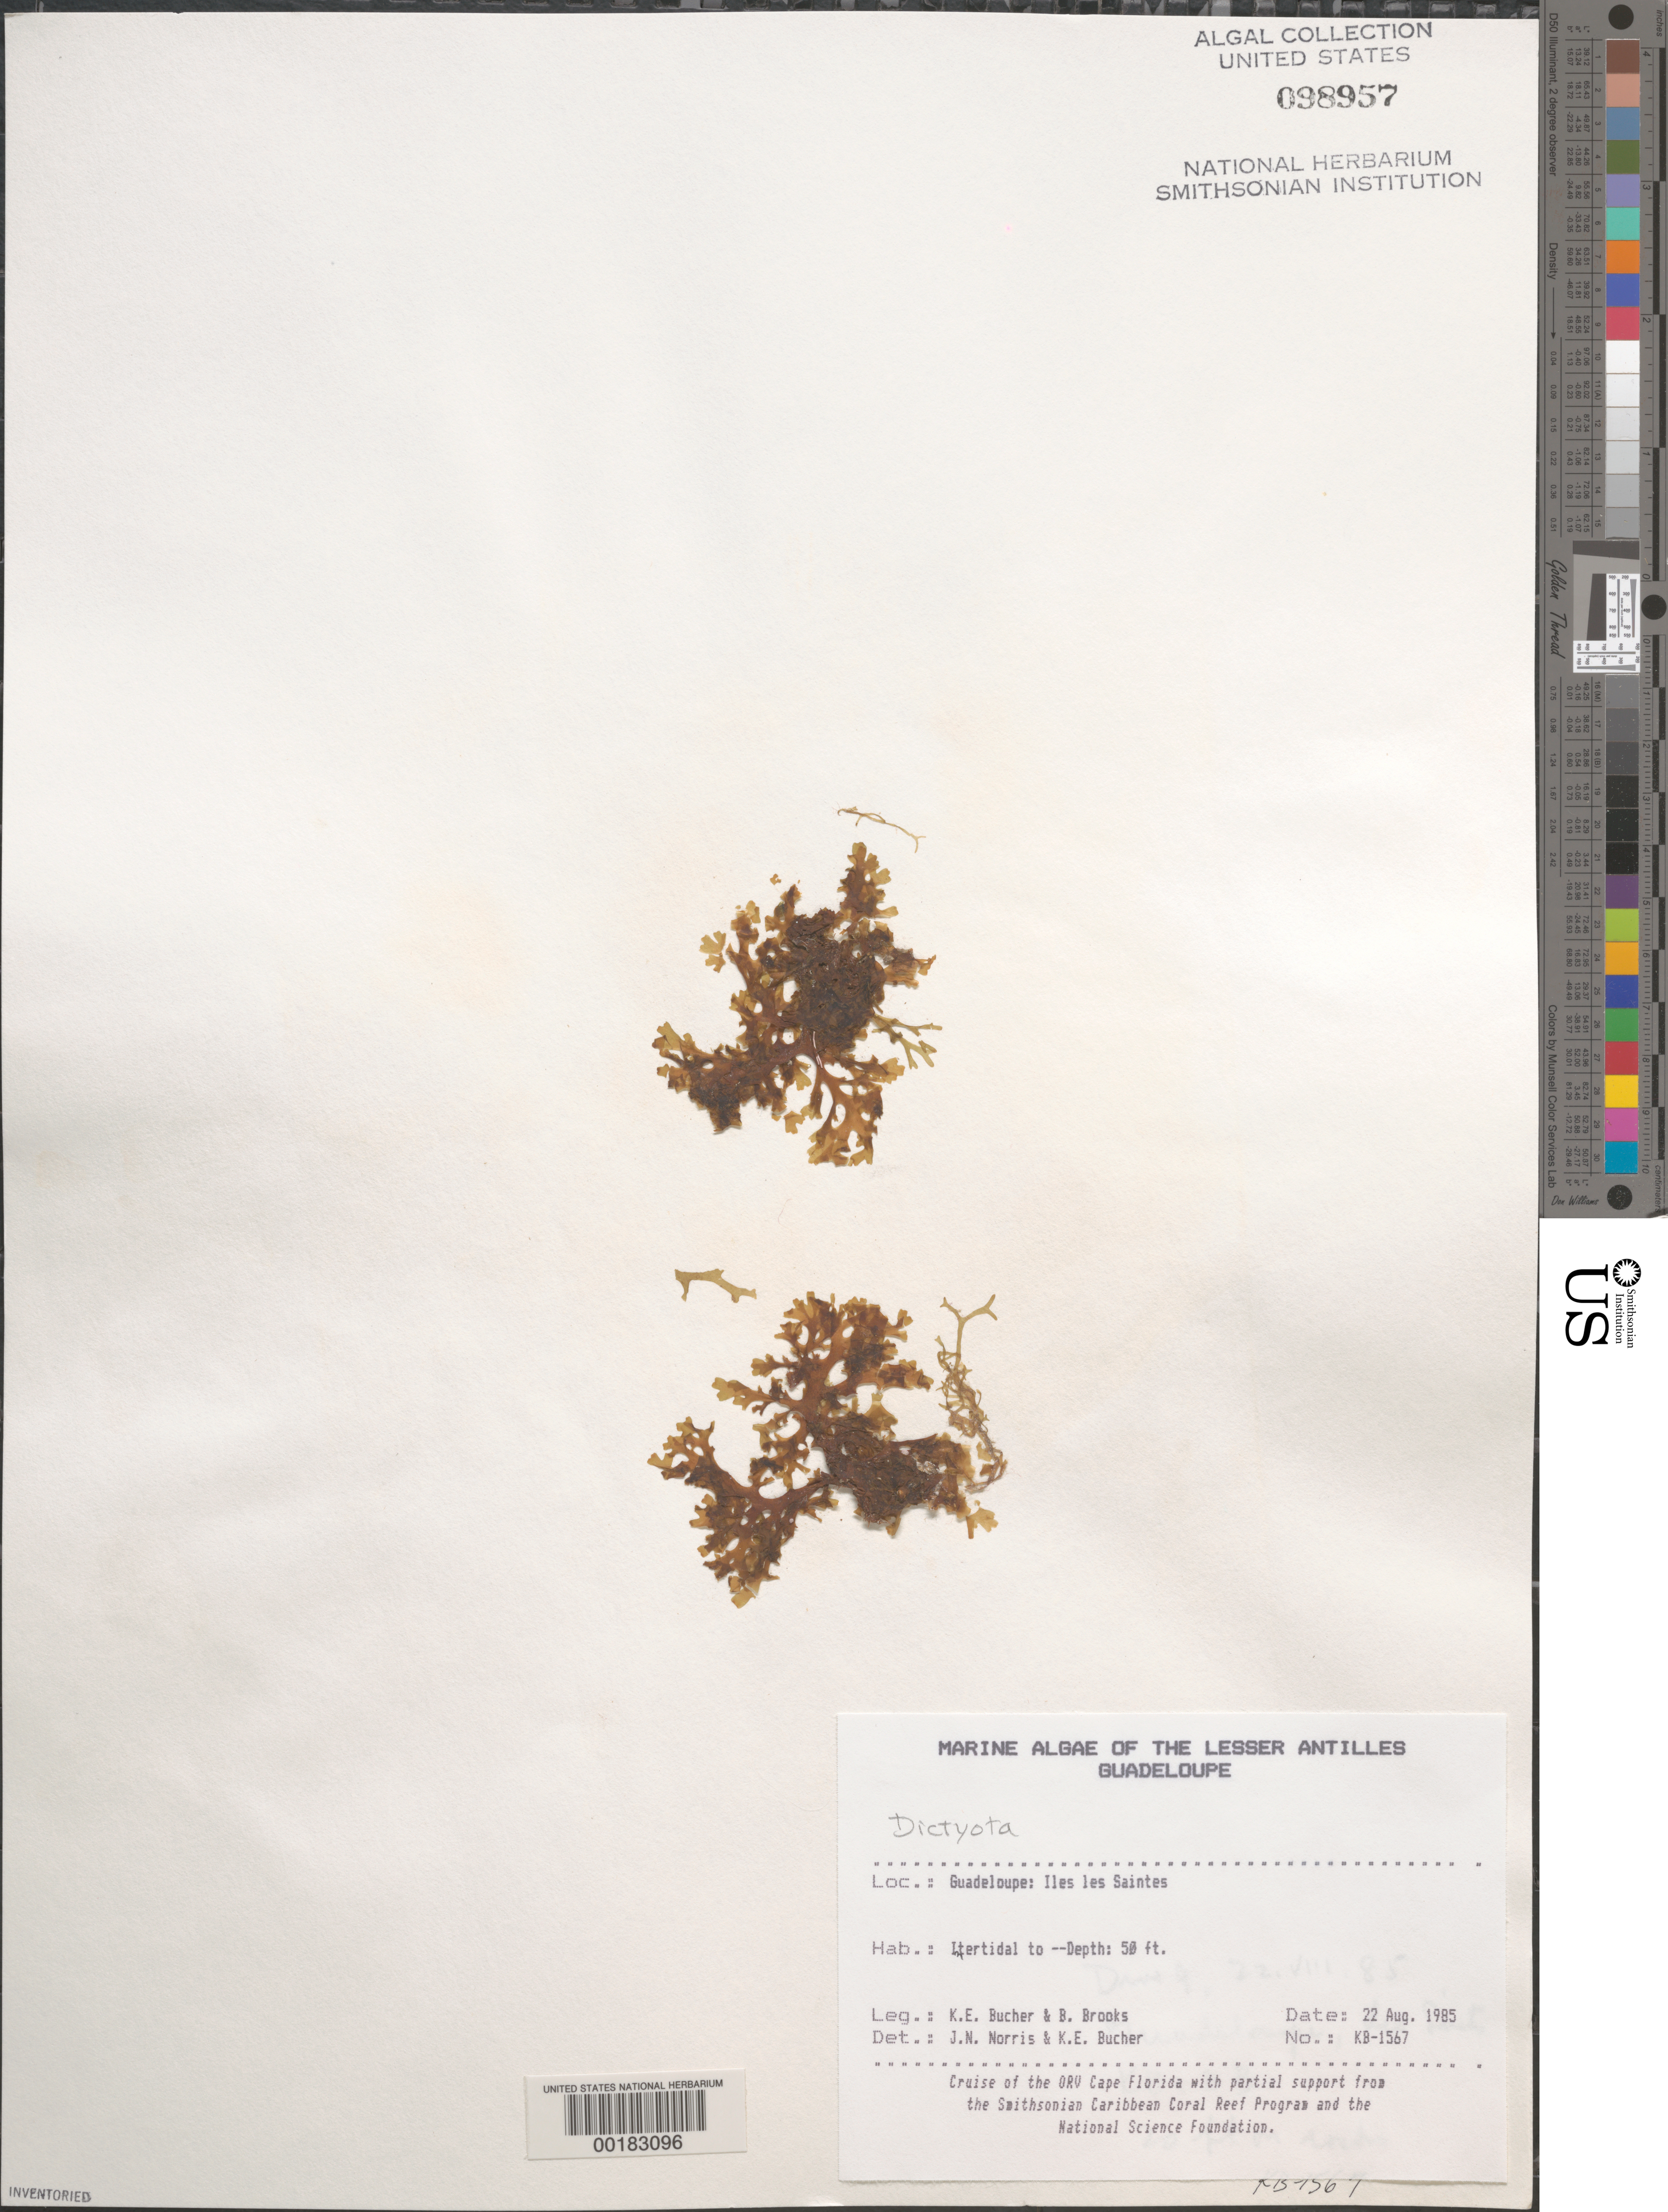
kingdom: Chromista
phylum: Ochrophyta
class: Phaeophyceae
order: Dictyotales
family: Dictyotaceae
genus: Dictyota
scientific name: Dictyota sp.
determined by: Norris, J. N.; Bucher, K. E.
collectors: K. E. Bucher & B. Brooks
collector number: Kb-1567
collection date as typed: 22 Aug 1985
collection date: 1985-08-22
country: Guadeloupe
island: Iles des Saintes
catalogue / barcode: US 98957